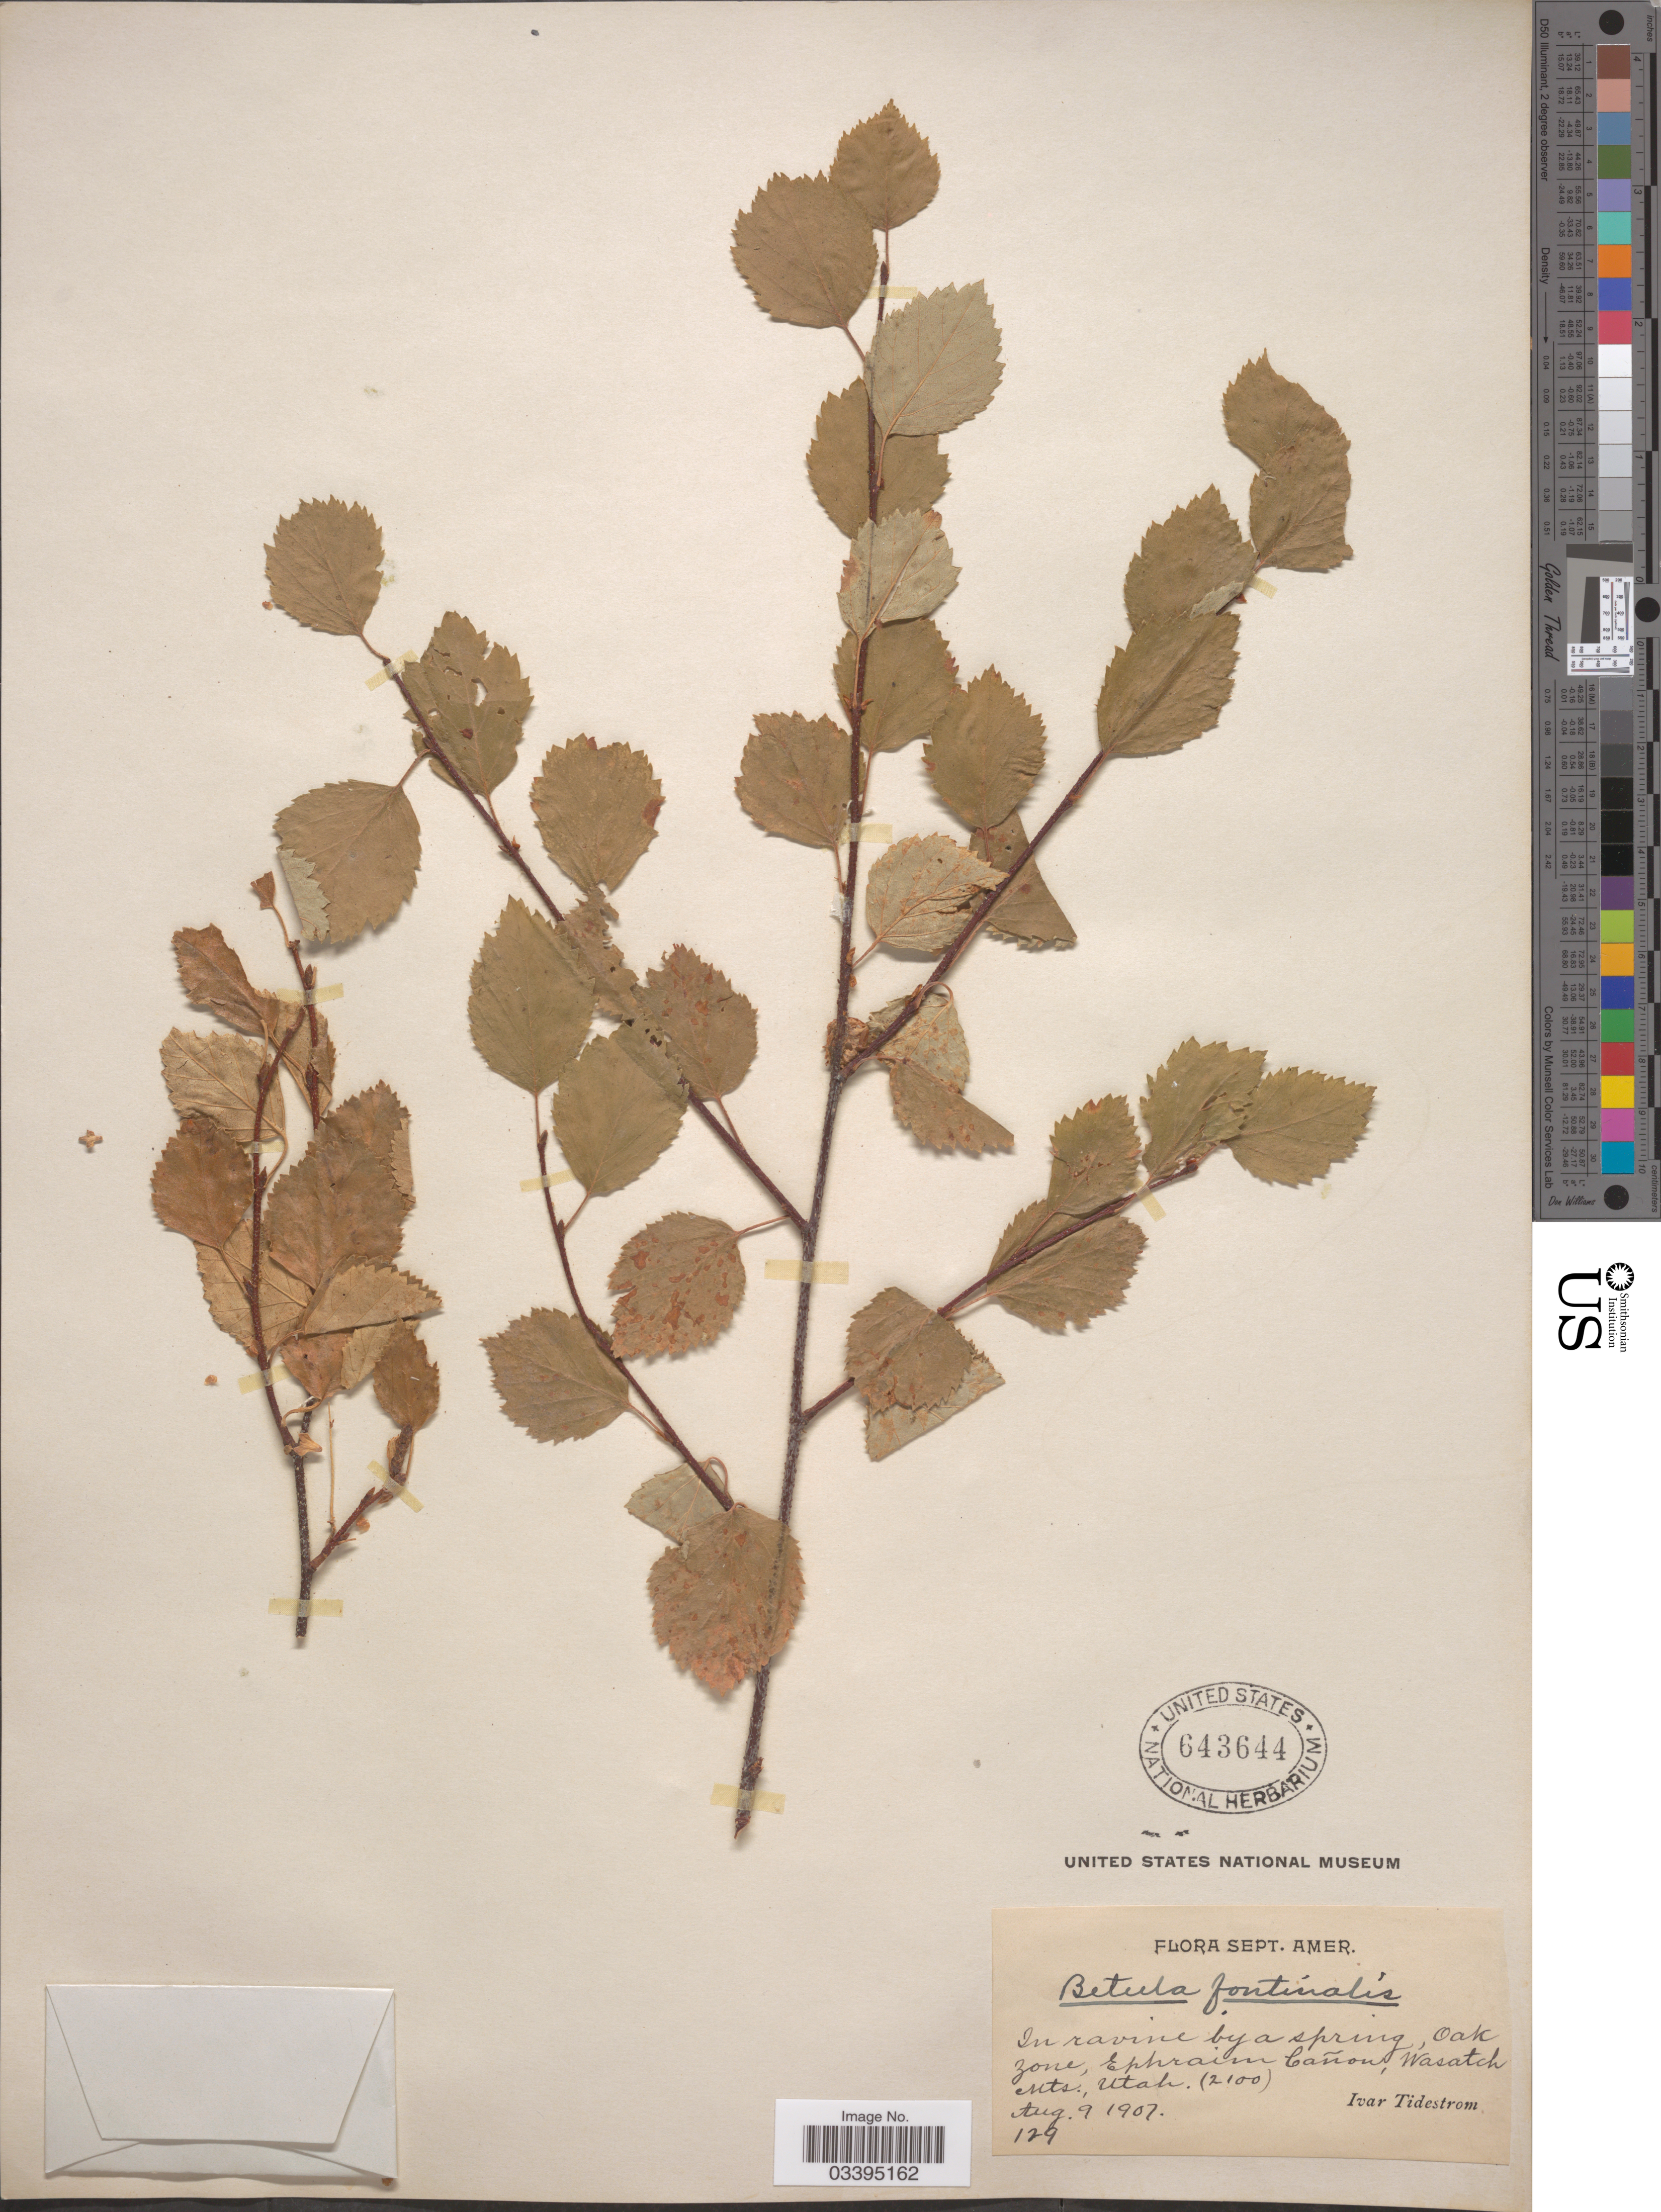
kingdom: Plantae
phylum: Tracheophyta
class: Magnoliopsida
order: Fagales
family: Betulaceae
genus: Betula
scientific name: Betula fontinalis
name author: Sarg.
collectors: I. F. Tidestrom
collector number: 129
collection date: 1907-08-09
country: United States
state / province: Utah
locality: Sept. Amer. Oak Zone, Ephraim Cañon, Wasatch Mts.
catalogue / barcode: US 643644